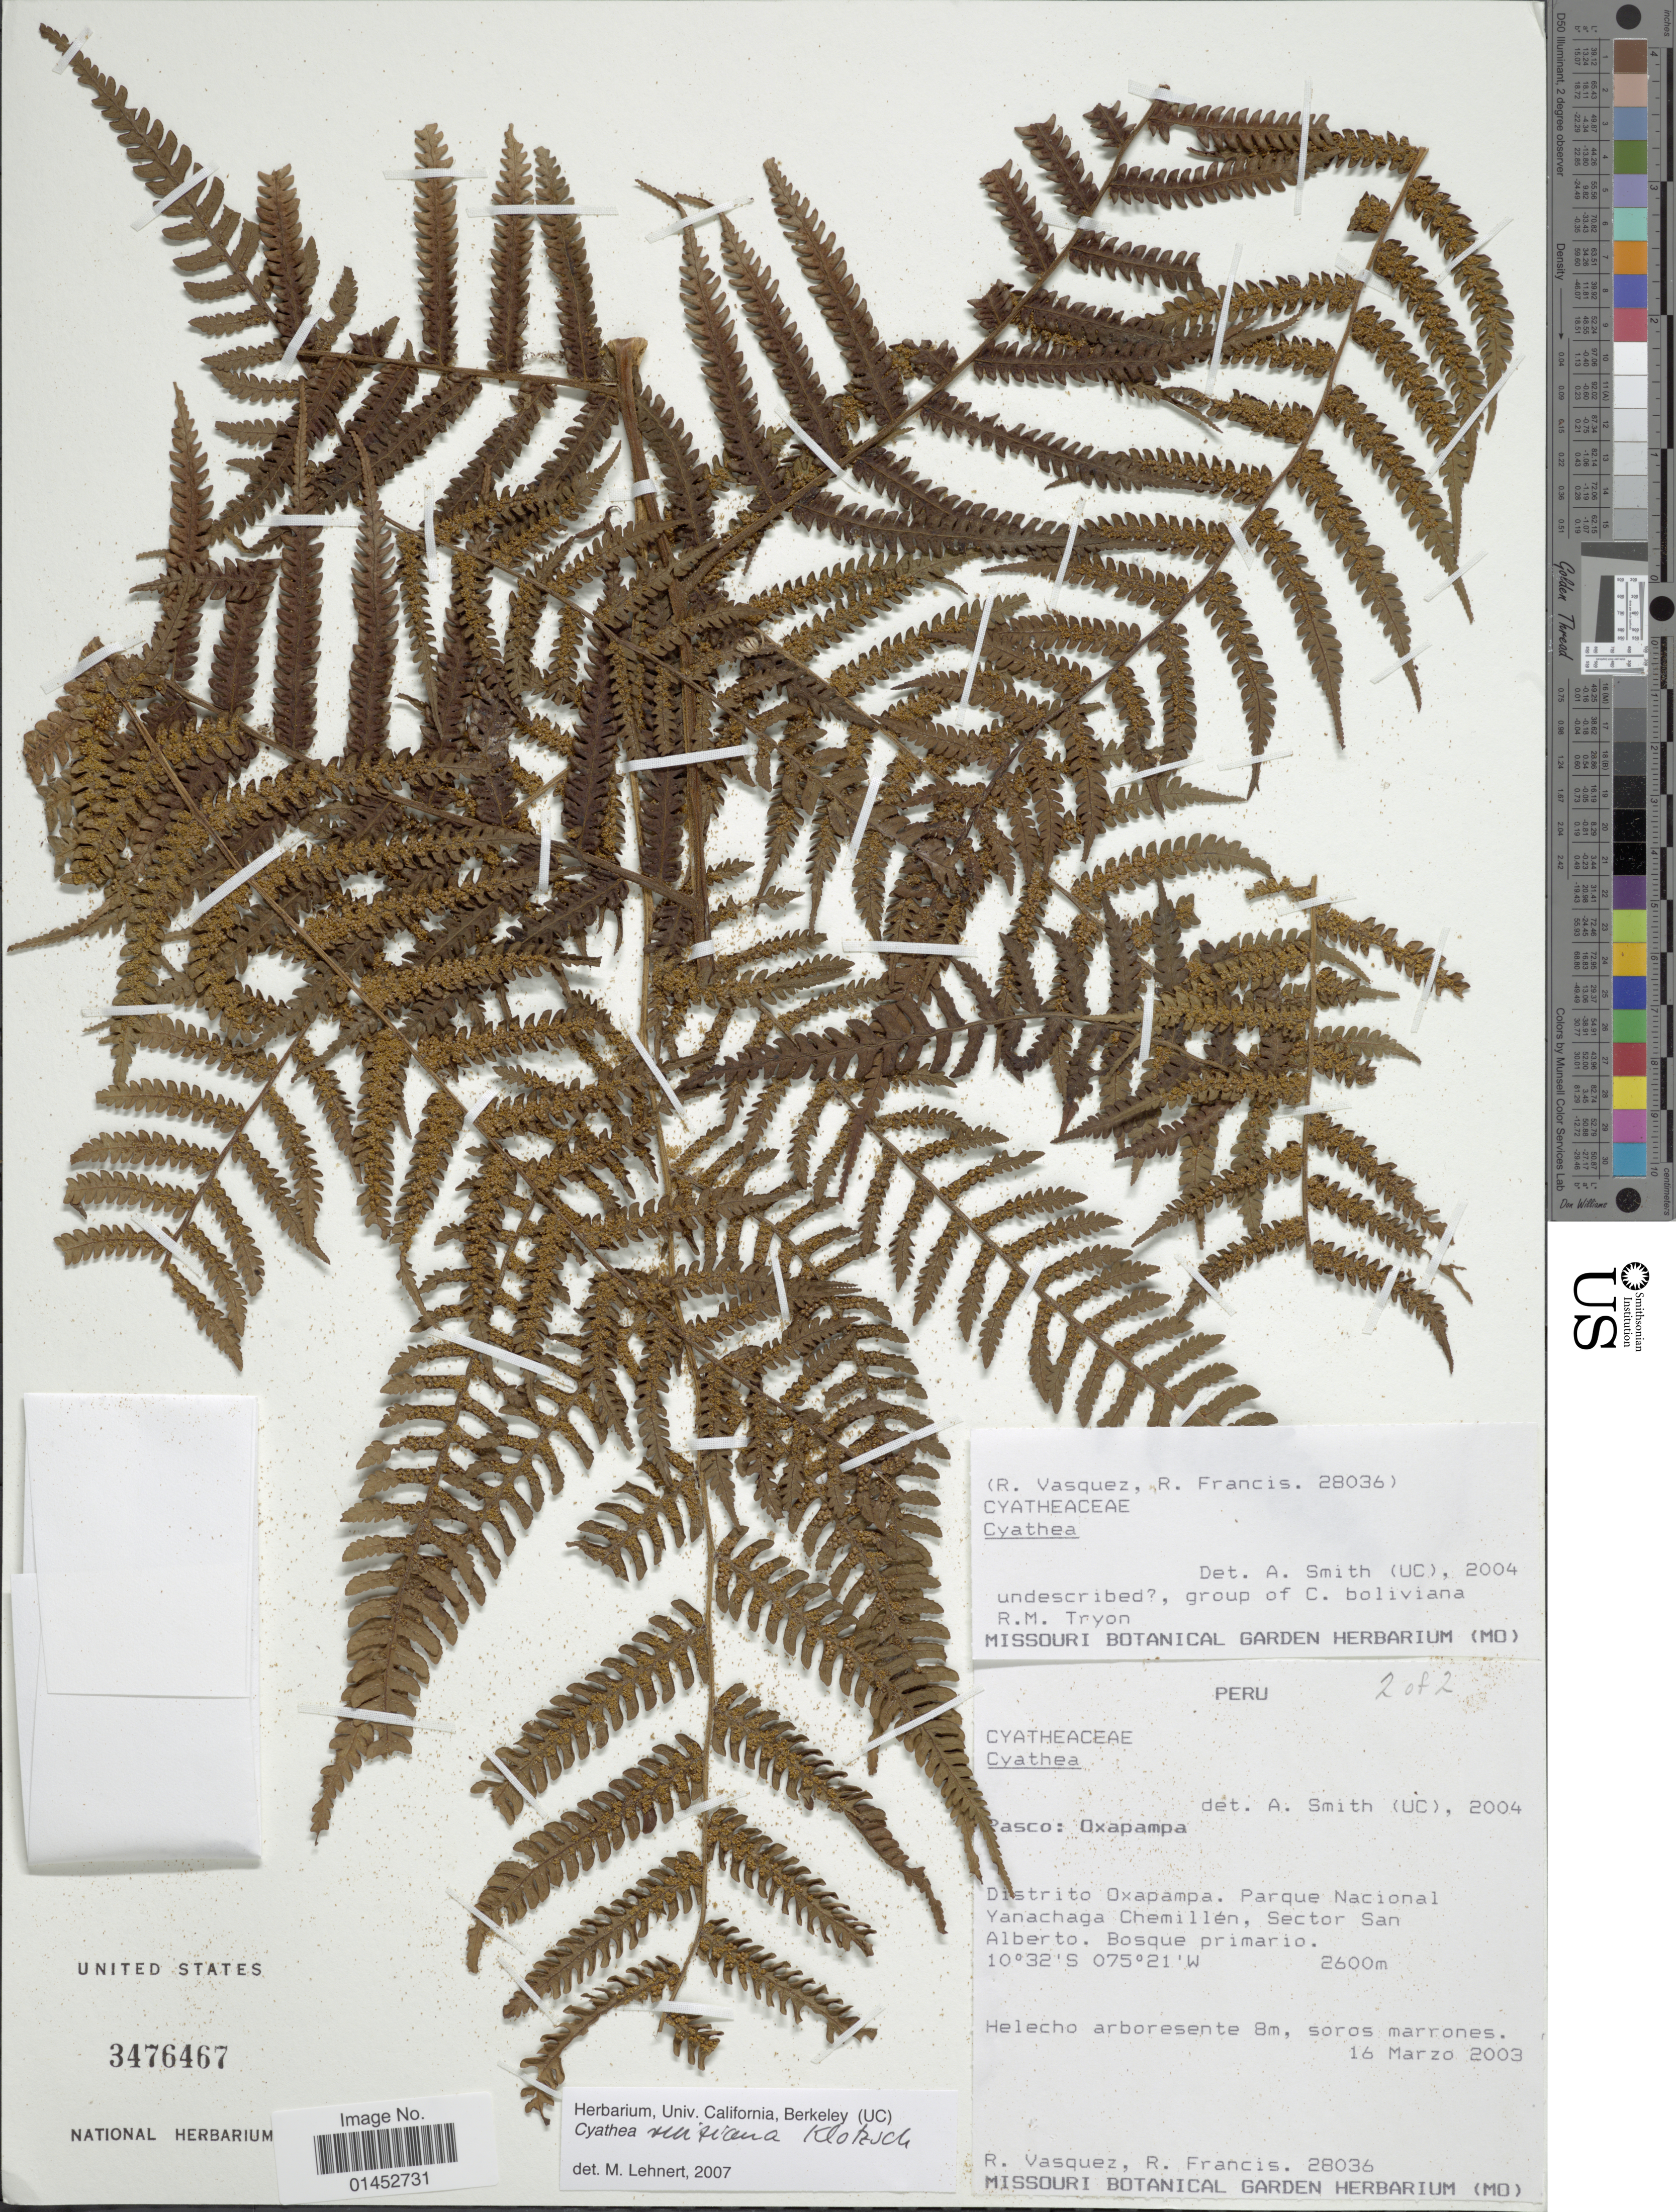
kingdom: Plantae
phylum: Tracheophyta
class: Polypodiopsida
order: Cyatheales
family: Cyatheaceae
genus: Cyathea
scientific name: Cyathea ruiziana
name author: Klotzsch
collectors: R. Vasquez & R. Francis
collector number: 28036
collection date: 2003-03-16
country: Peru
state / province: Pasco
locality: Oxapampa, Distrito Oxapampa. Parque Nacional Yanachaga Chemilén,Sector San Alberto. Bosque primario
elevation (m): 2600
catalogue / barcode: US 3476467